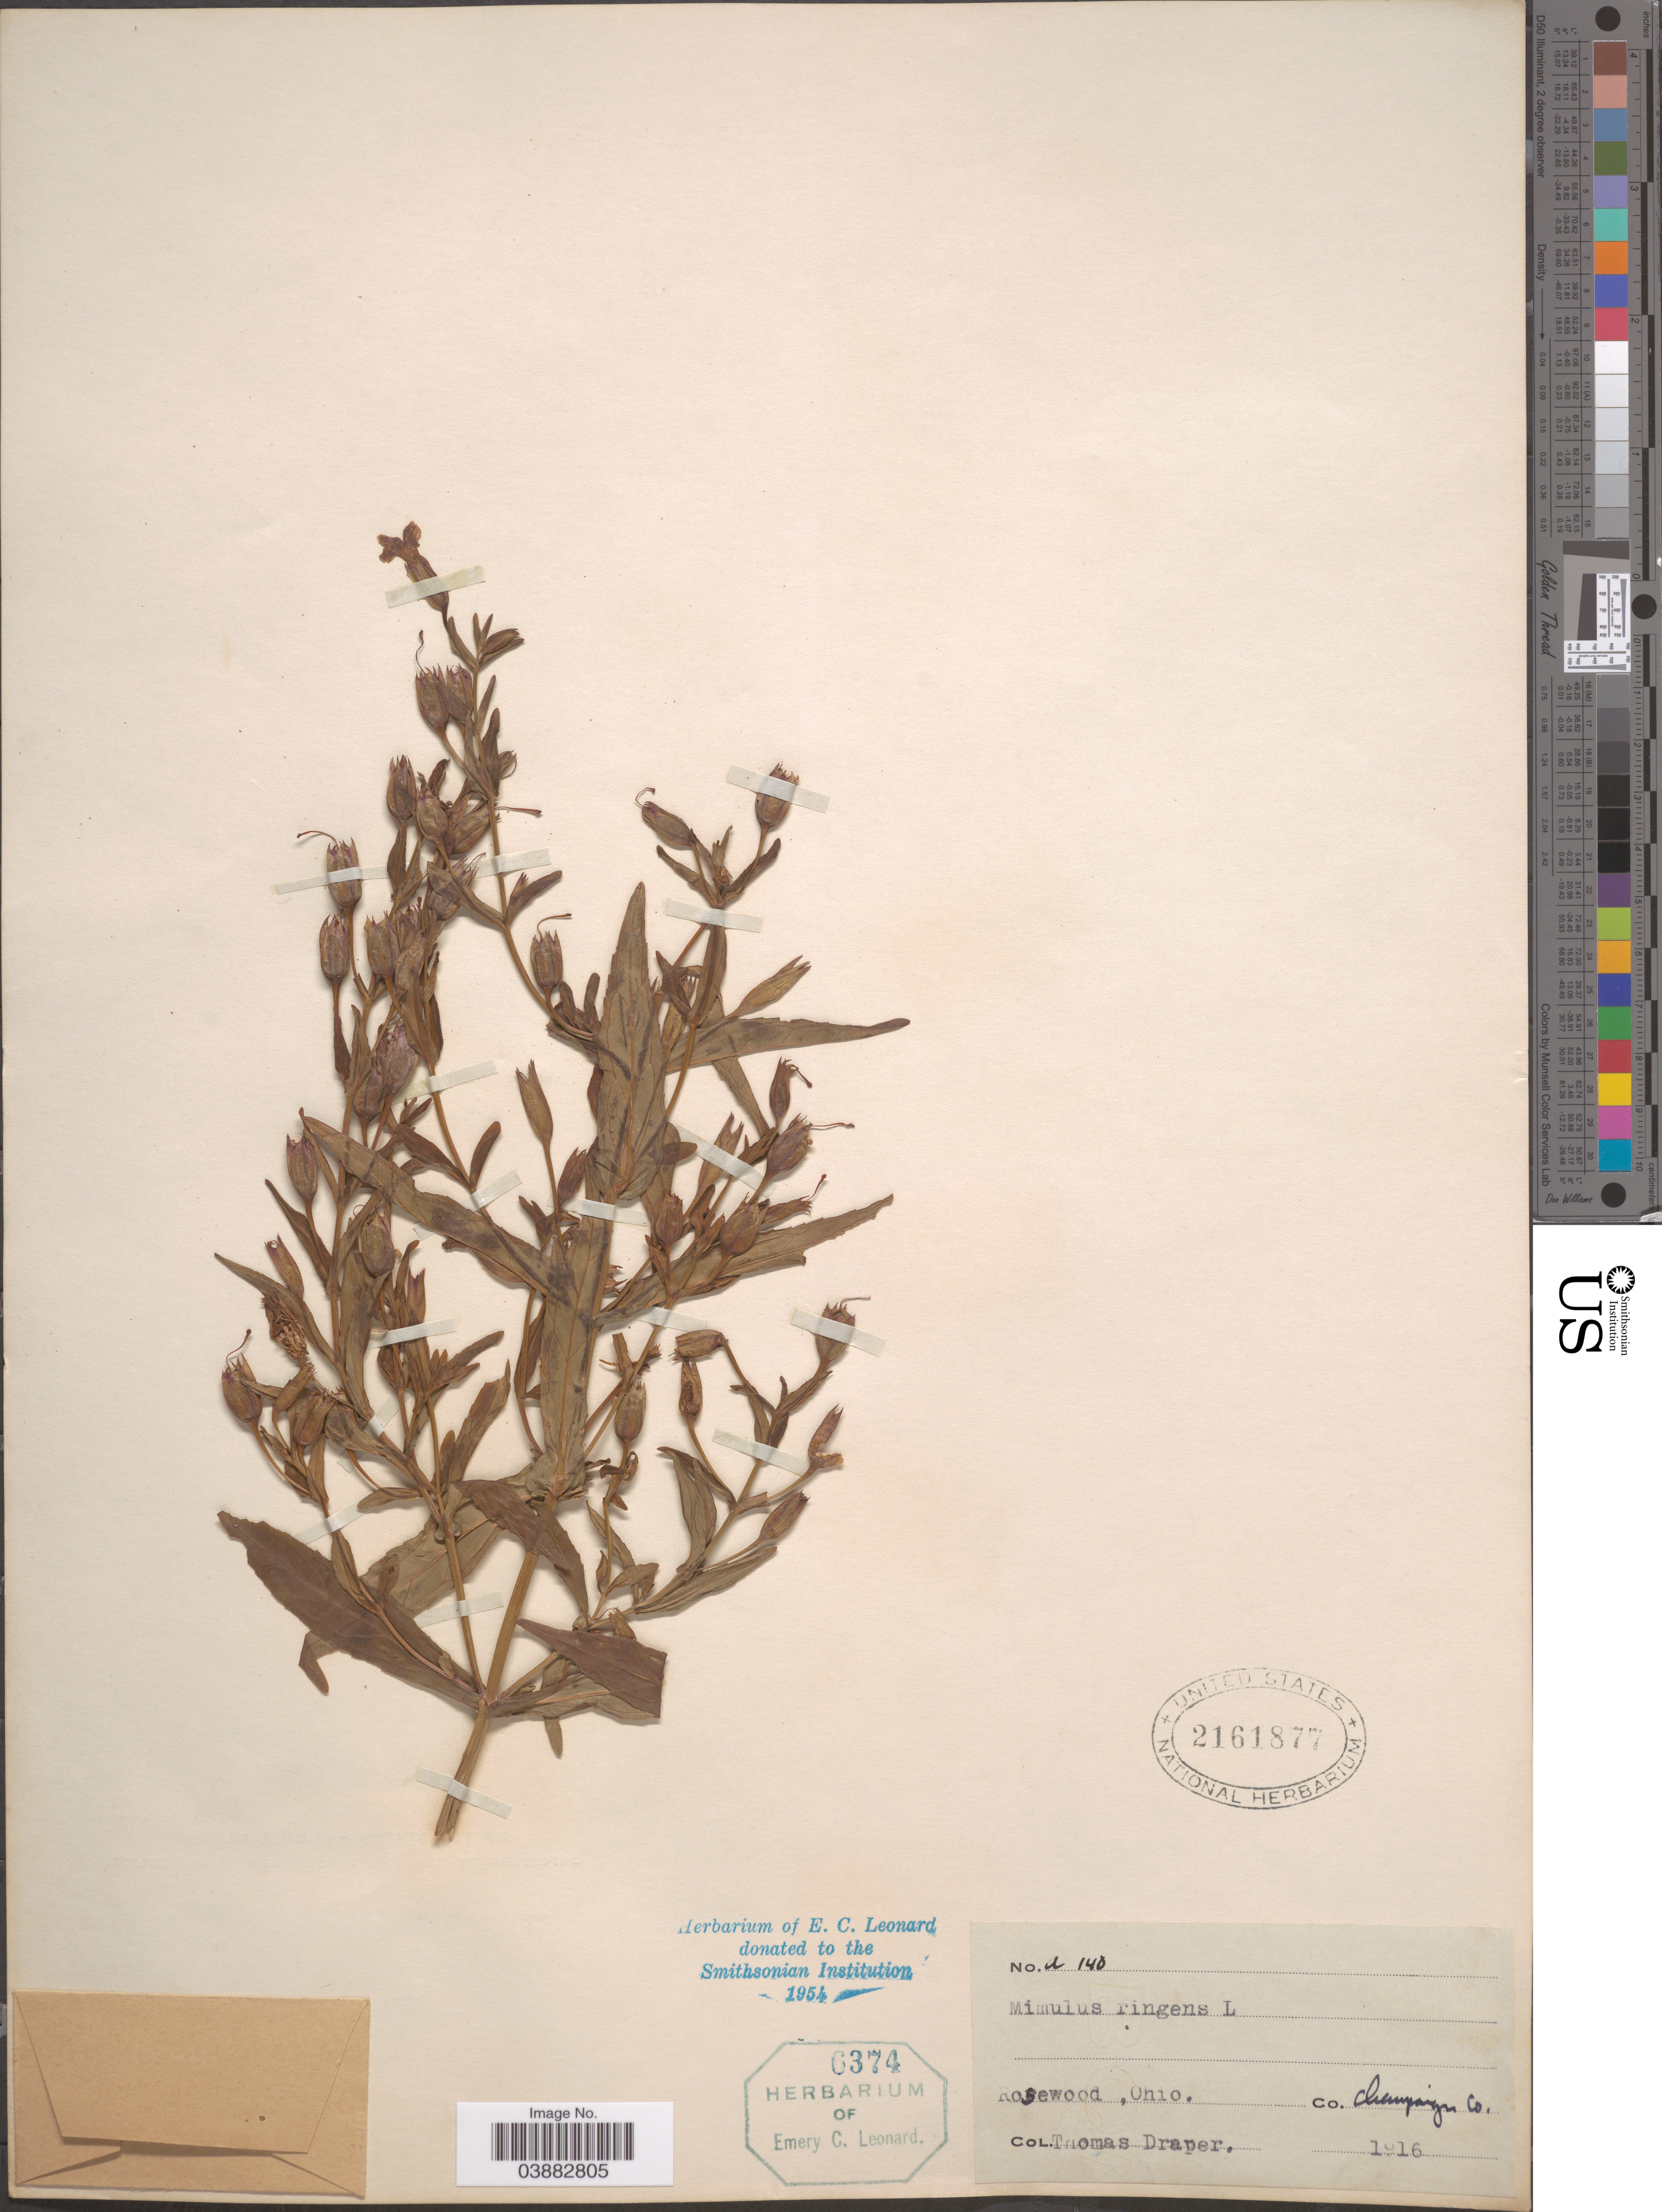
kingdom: Plantae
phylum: Tracheophyta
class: Magnoliopsida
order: Lamiales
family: Phrymaceae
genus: Mimulus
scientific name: Mimulus ringens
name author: L.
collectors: T. Draper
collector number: a140*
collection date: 1916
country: United States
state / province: Ohio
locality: Rosewood. Champaign Co.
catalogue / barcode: US 2161877